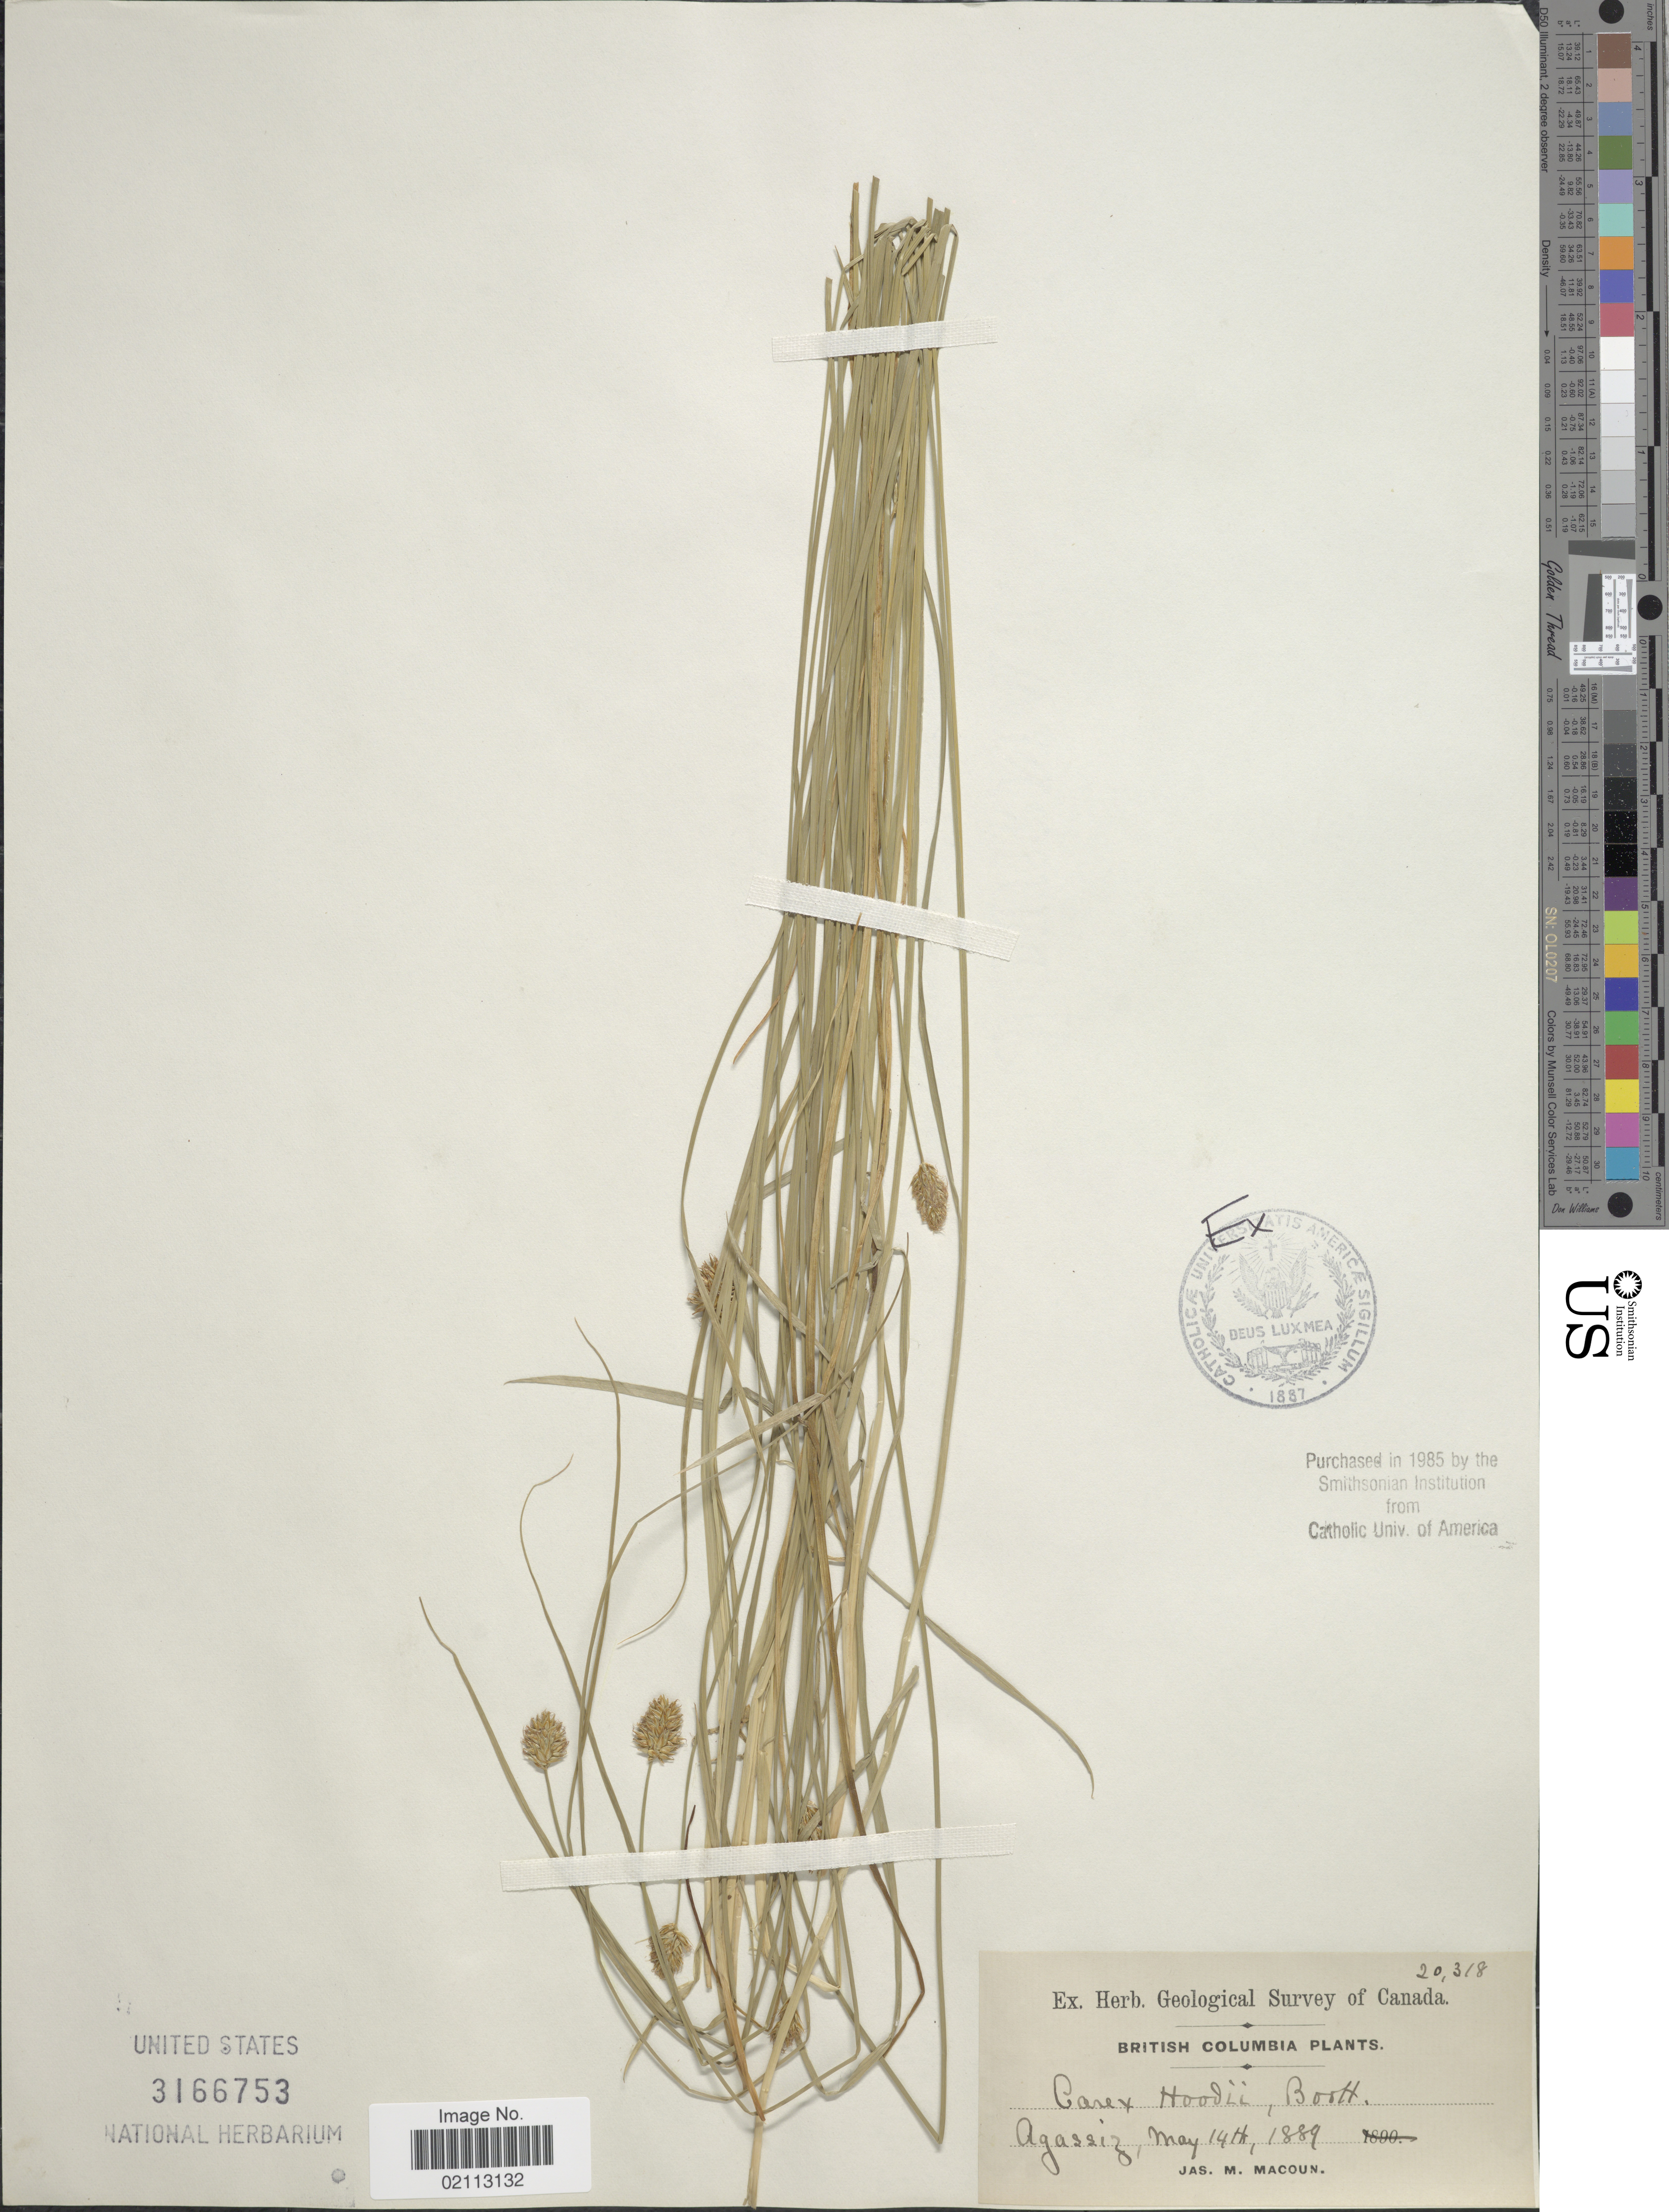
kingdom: Plantae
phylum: Tracheophyta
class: Liliopsida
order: Poales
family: Cyperaceae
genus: Carex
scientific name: Carex hoodii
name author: Boott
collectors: J. M. Macoun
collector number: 20318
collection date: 1889-05-14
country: Canada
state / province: British Columbia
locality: Agassiz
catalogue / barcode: US 3166753